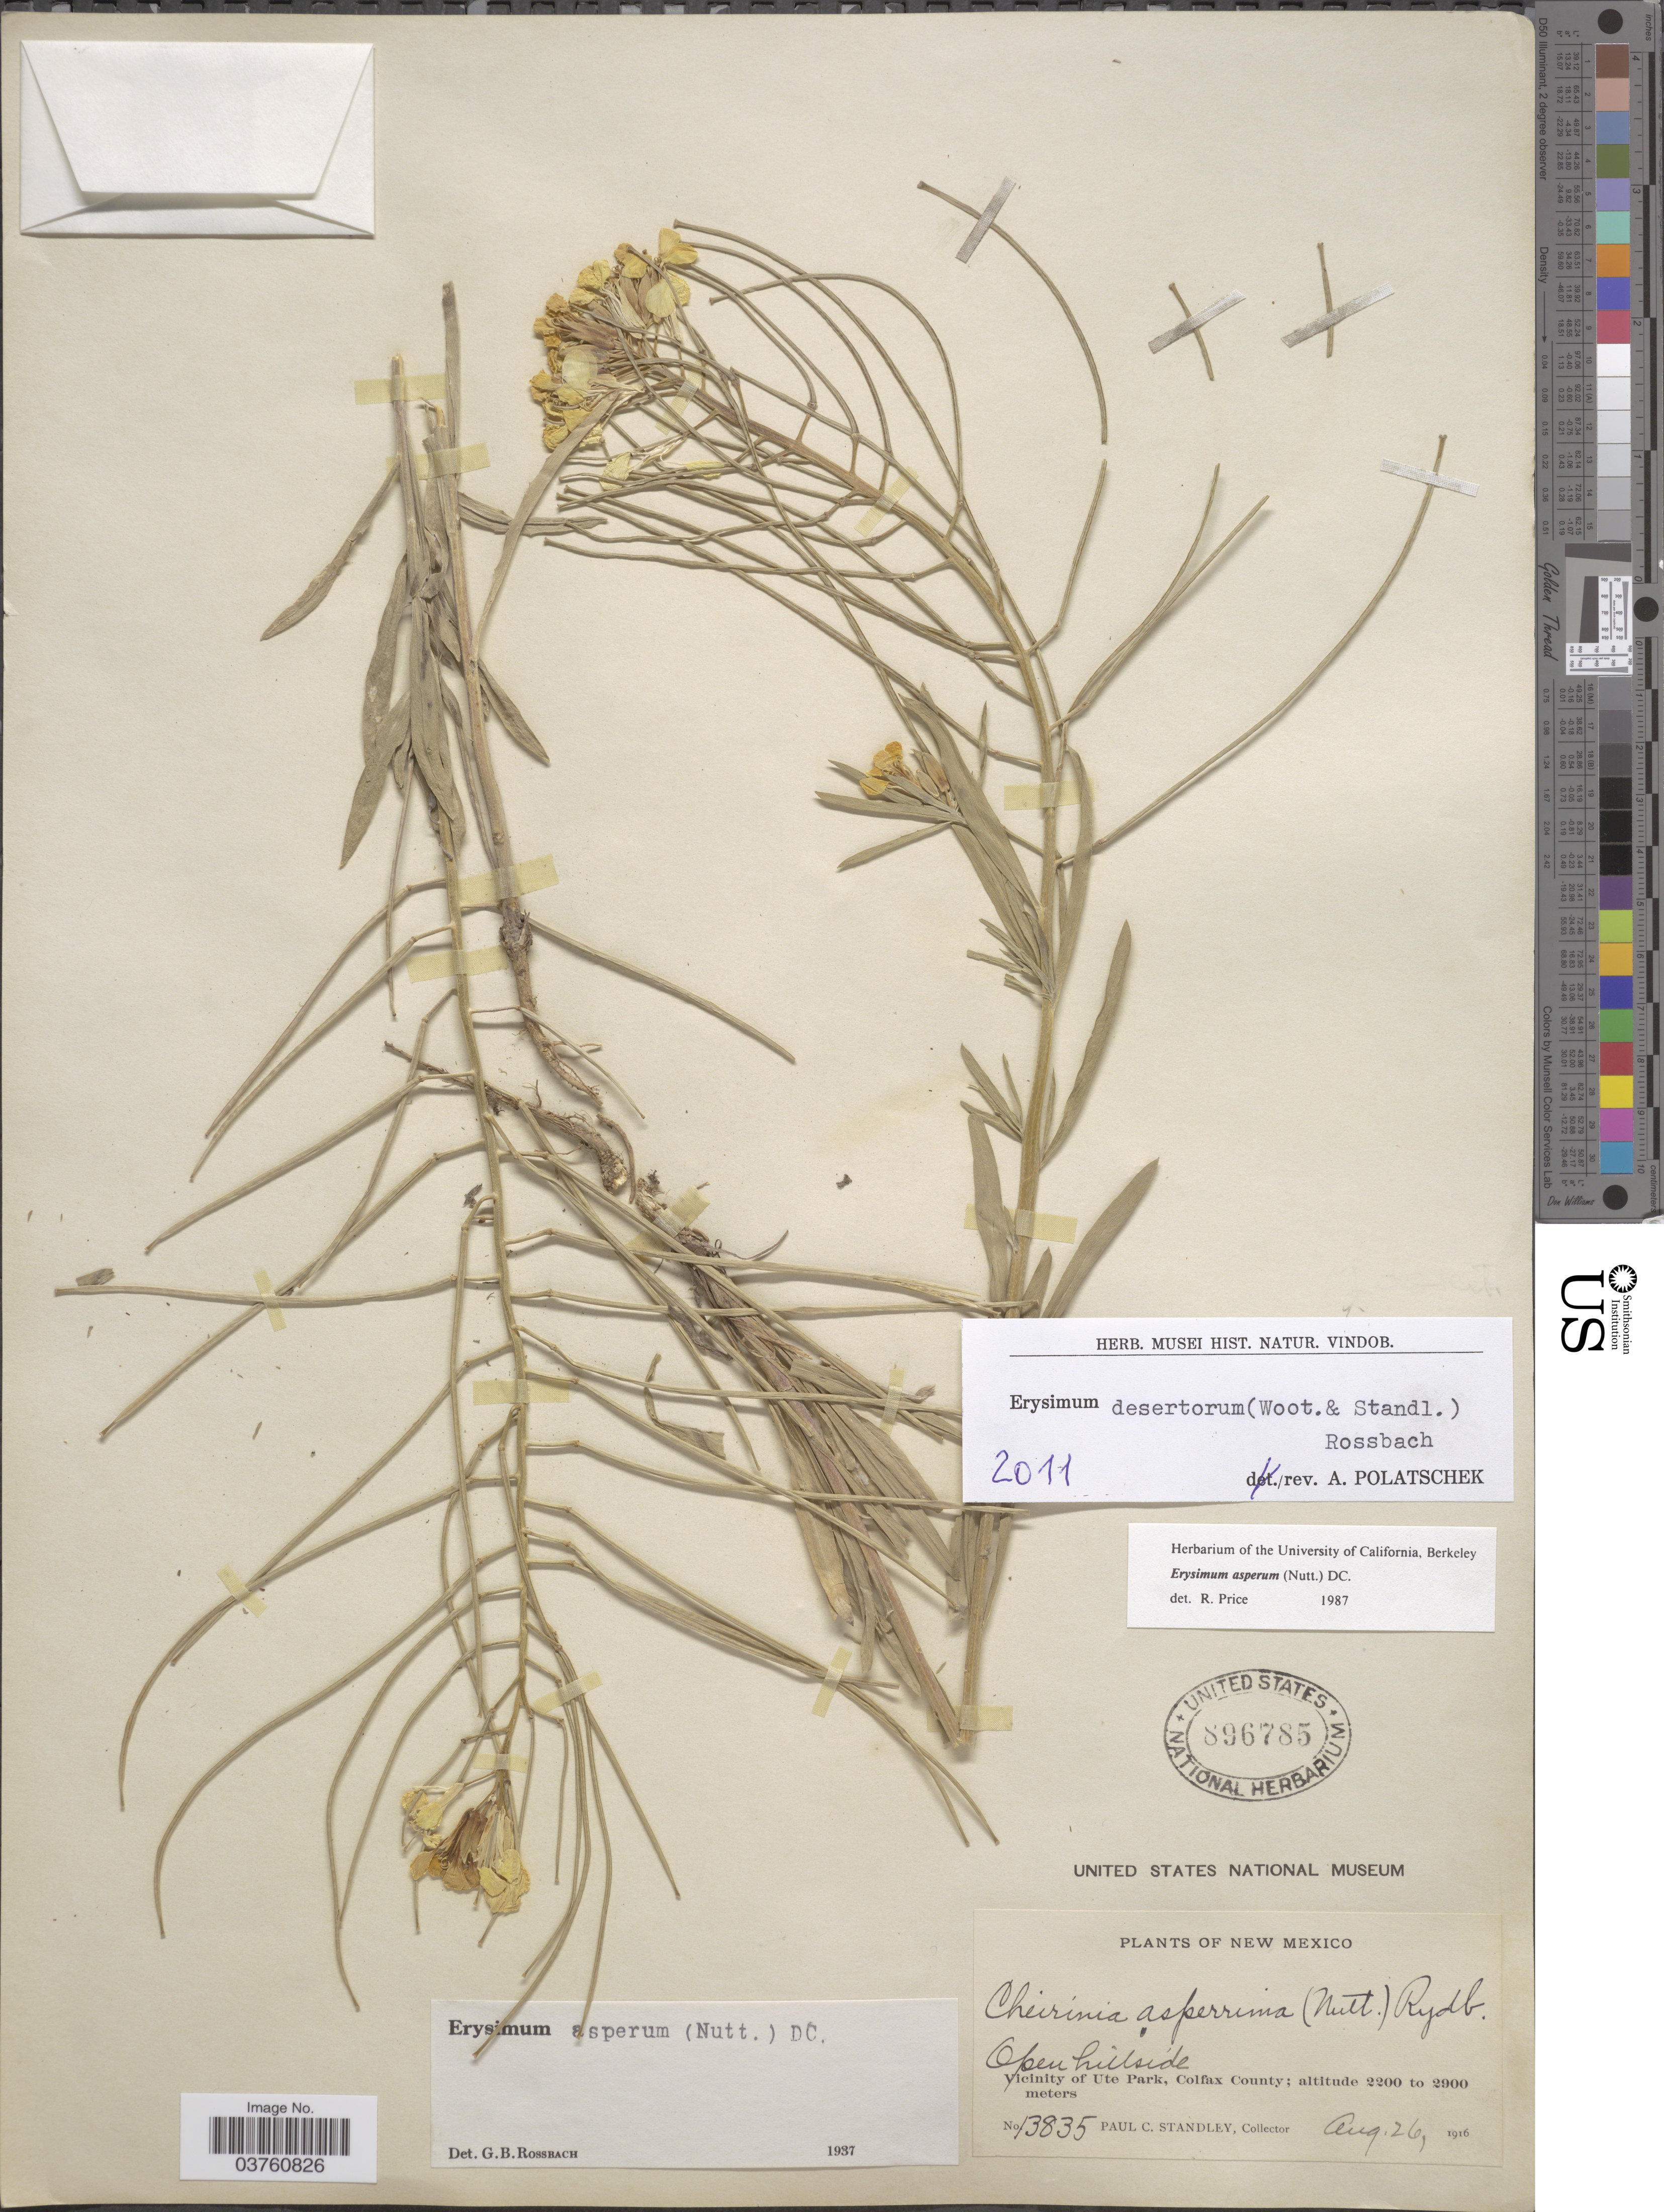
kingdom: Plantae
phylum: Tracheophyta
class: Magnoliopsida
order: Brassicales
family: Brassicaceae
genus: Erysimum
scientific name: Erysimum desertorum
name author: (Wooton & Standl.) Rossbach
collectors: P. C. Standley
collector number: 13835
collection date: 1916-08-26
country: United States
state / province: New Mexico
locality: Open hillside. Vicinity of Ute Park, Colfax County.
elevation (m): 2200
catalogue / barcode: US 896785